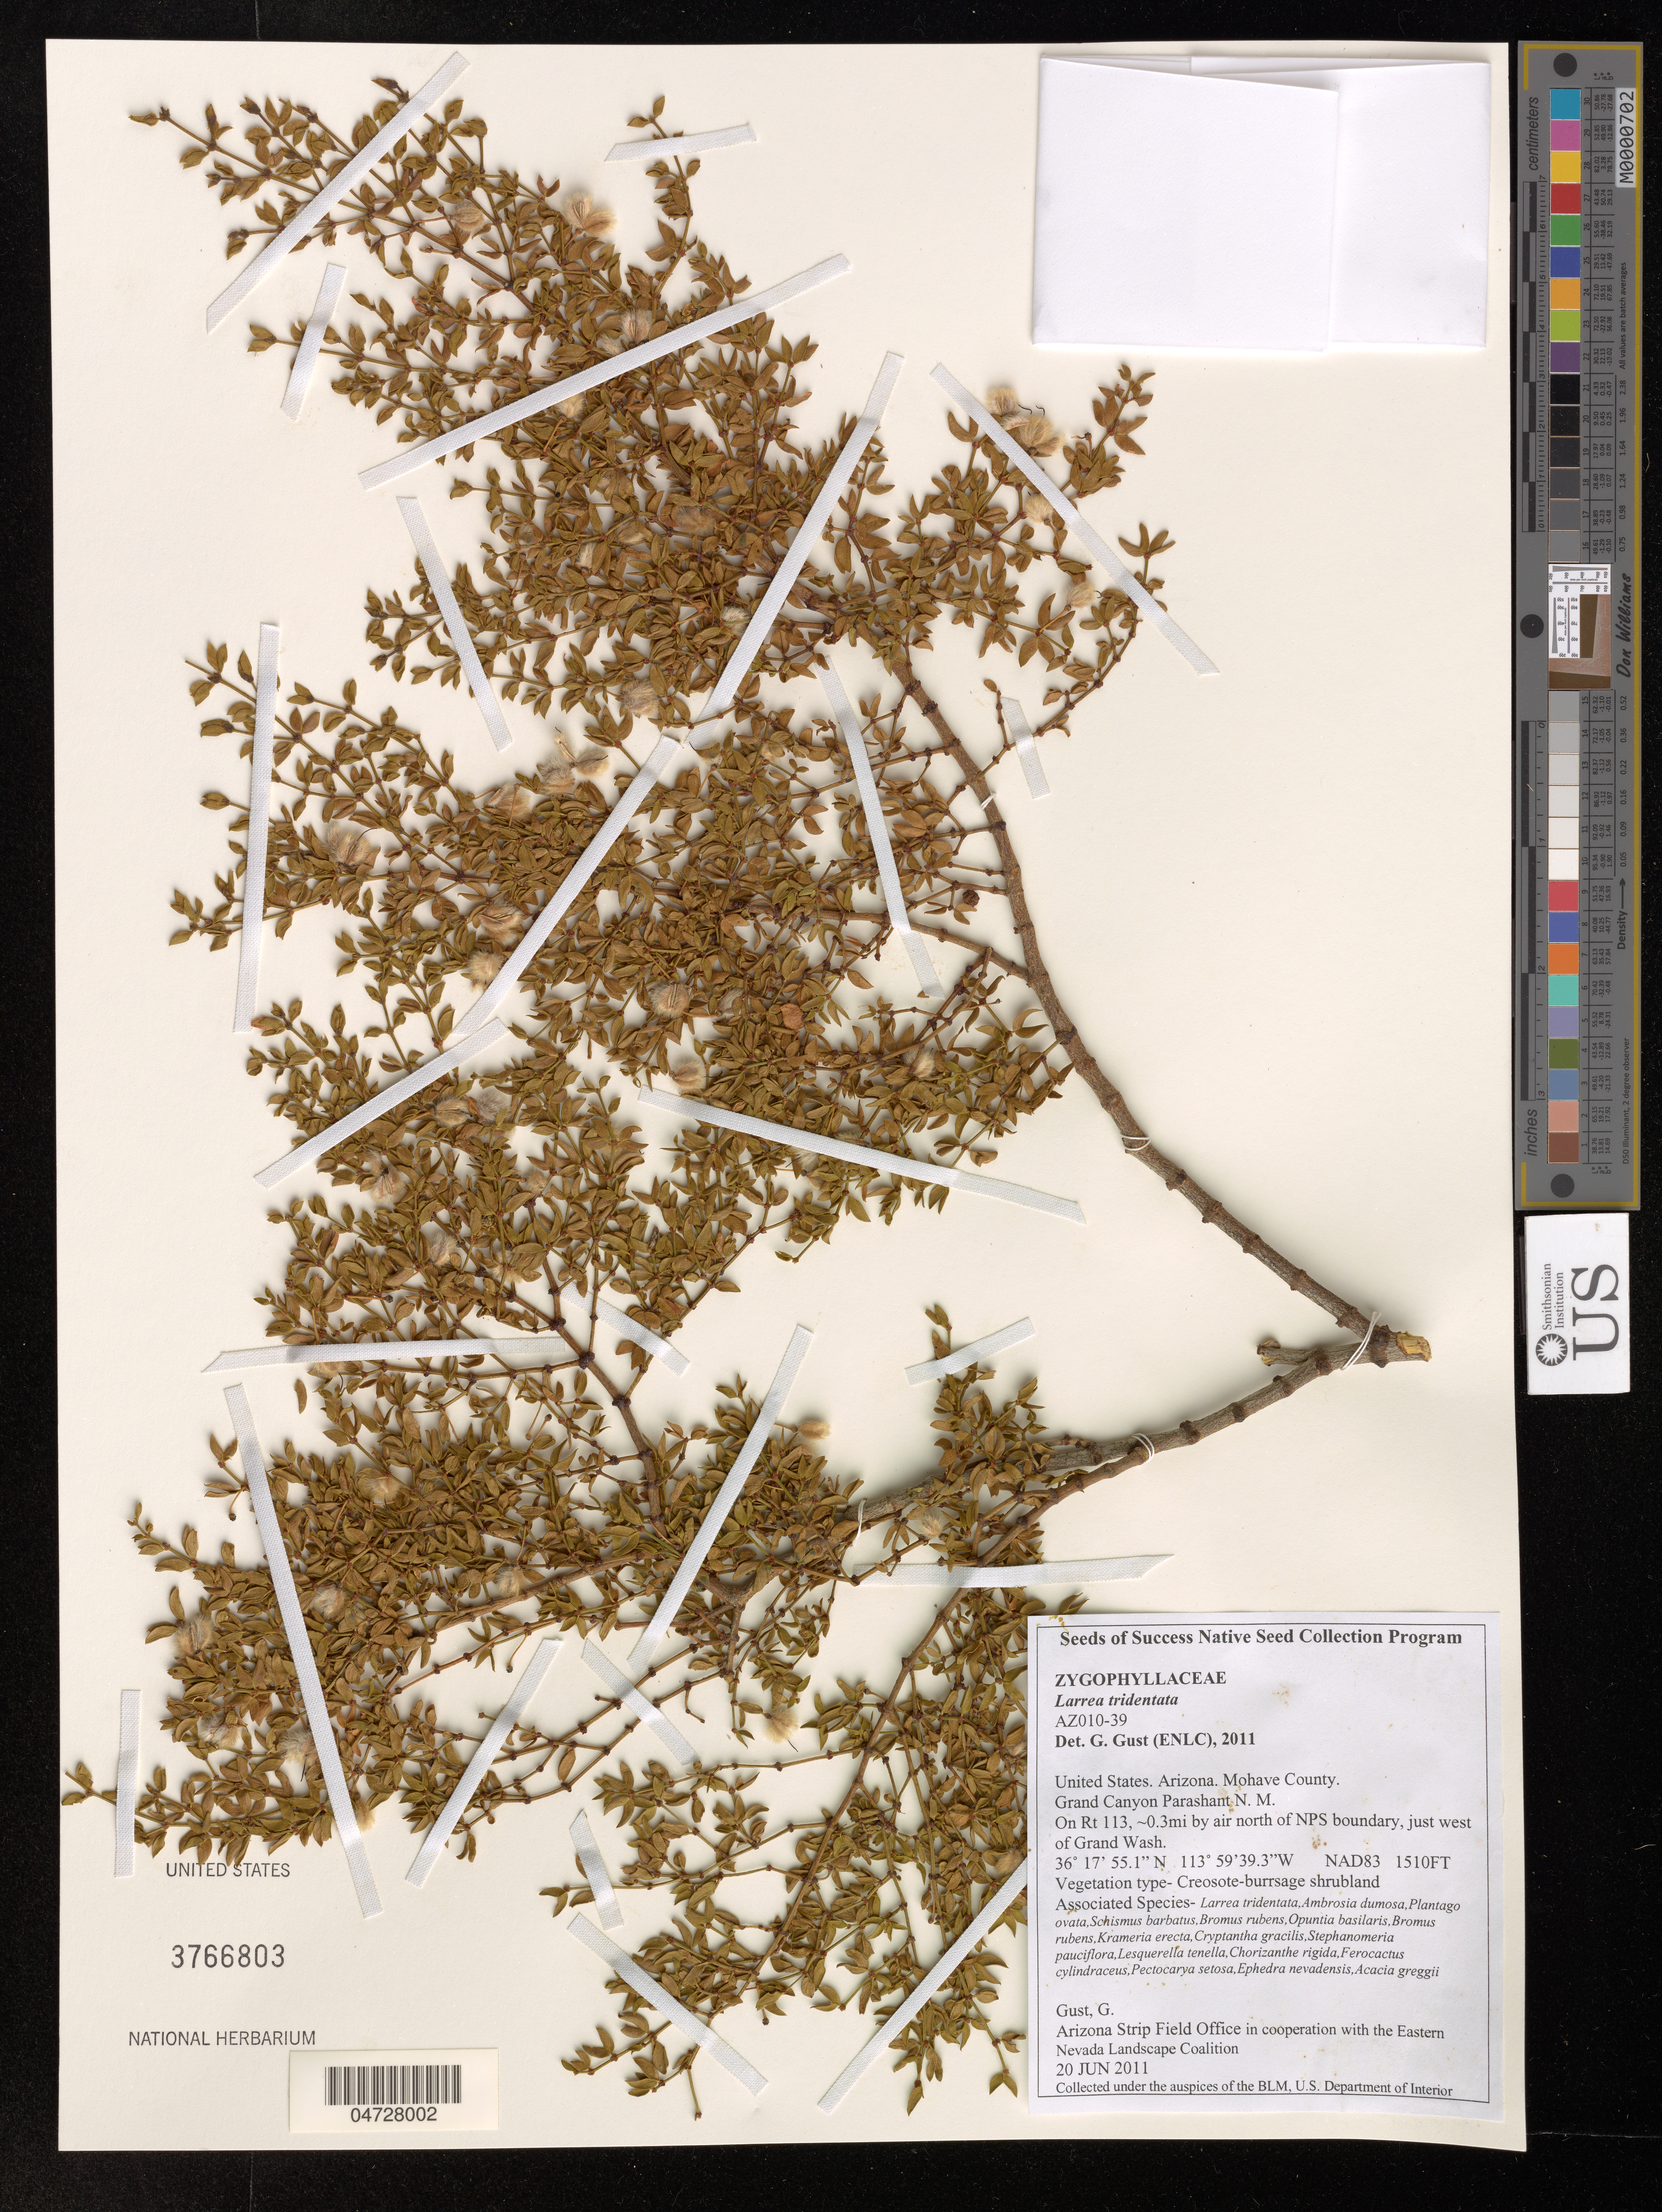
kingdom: Plantae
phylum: Tracheophyta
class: Magnoliopsida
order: Zygophyllales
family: Zygophyllaceae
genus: Larrea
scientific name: Larrea tridentata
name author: (Sessé & Moc. ex DC.) Coville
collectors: G. Gust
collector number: AZ010-39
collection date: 2011-06-20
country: United States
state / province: Arizona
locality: Mohave County, Grand Canyon Parashant N. M.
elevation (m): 460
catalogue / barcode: US 3766803